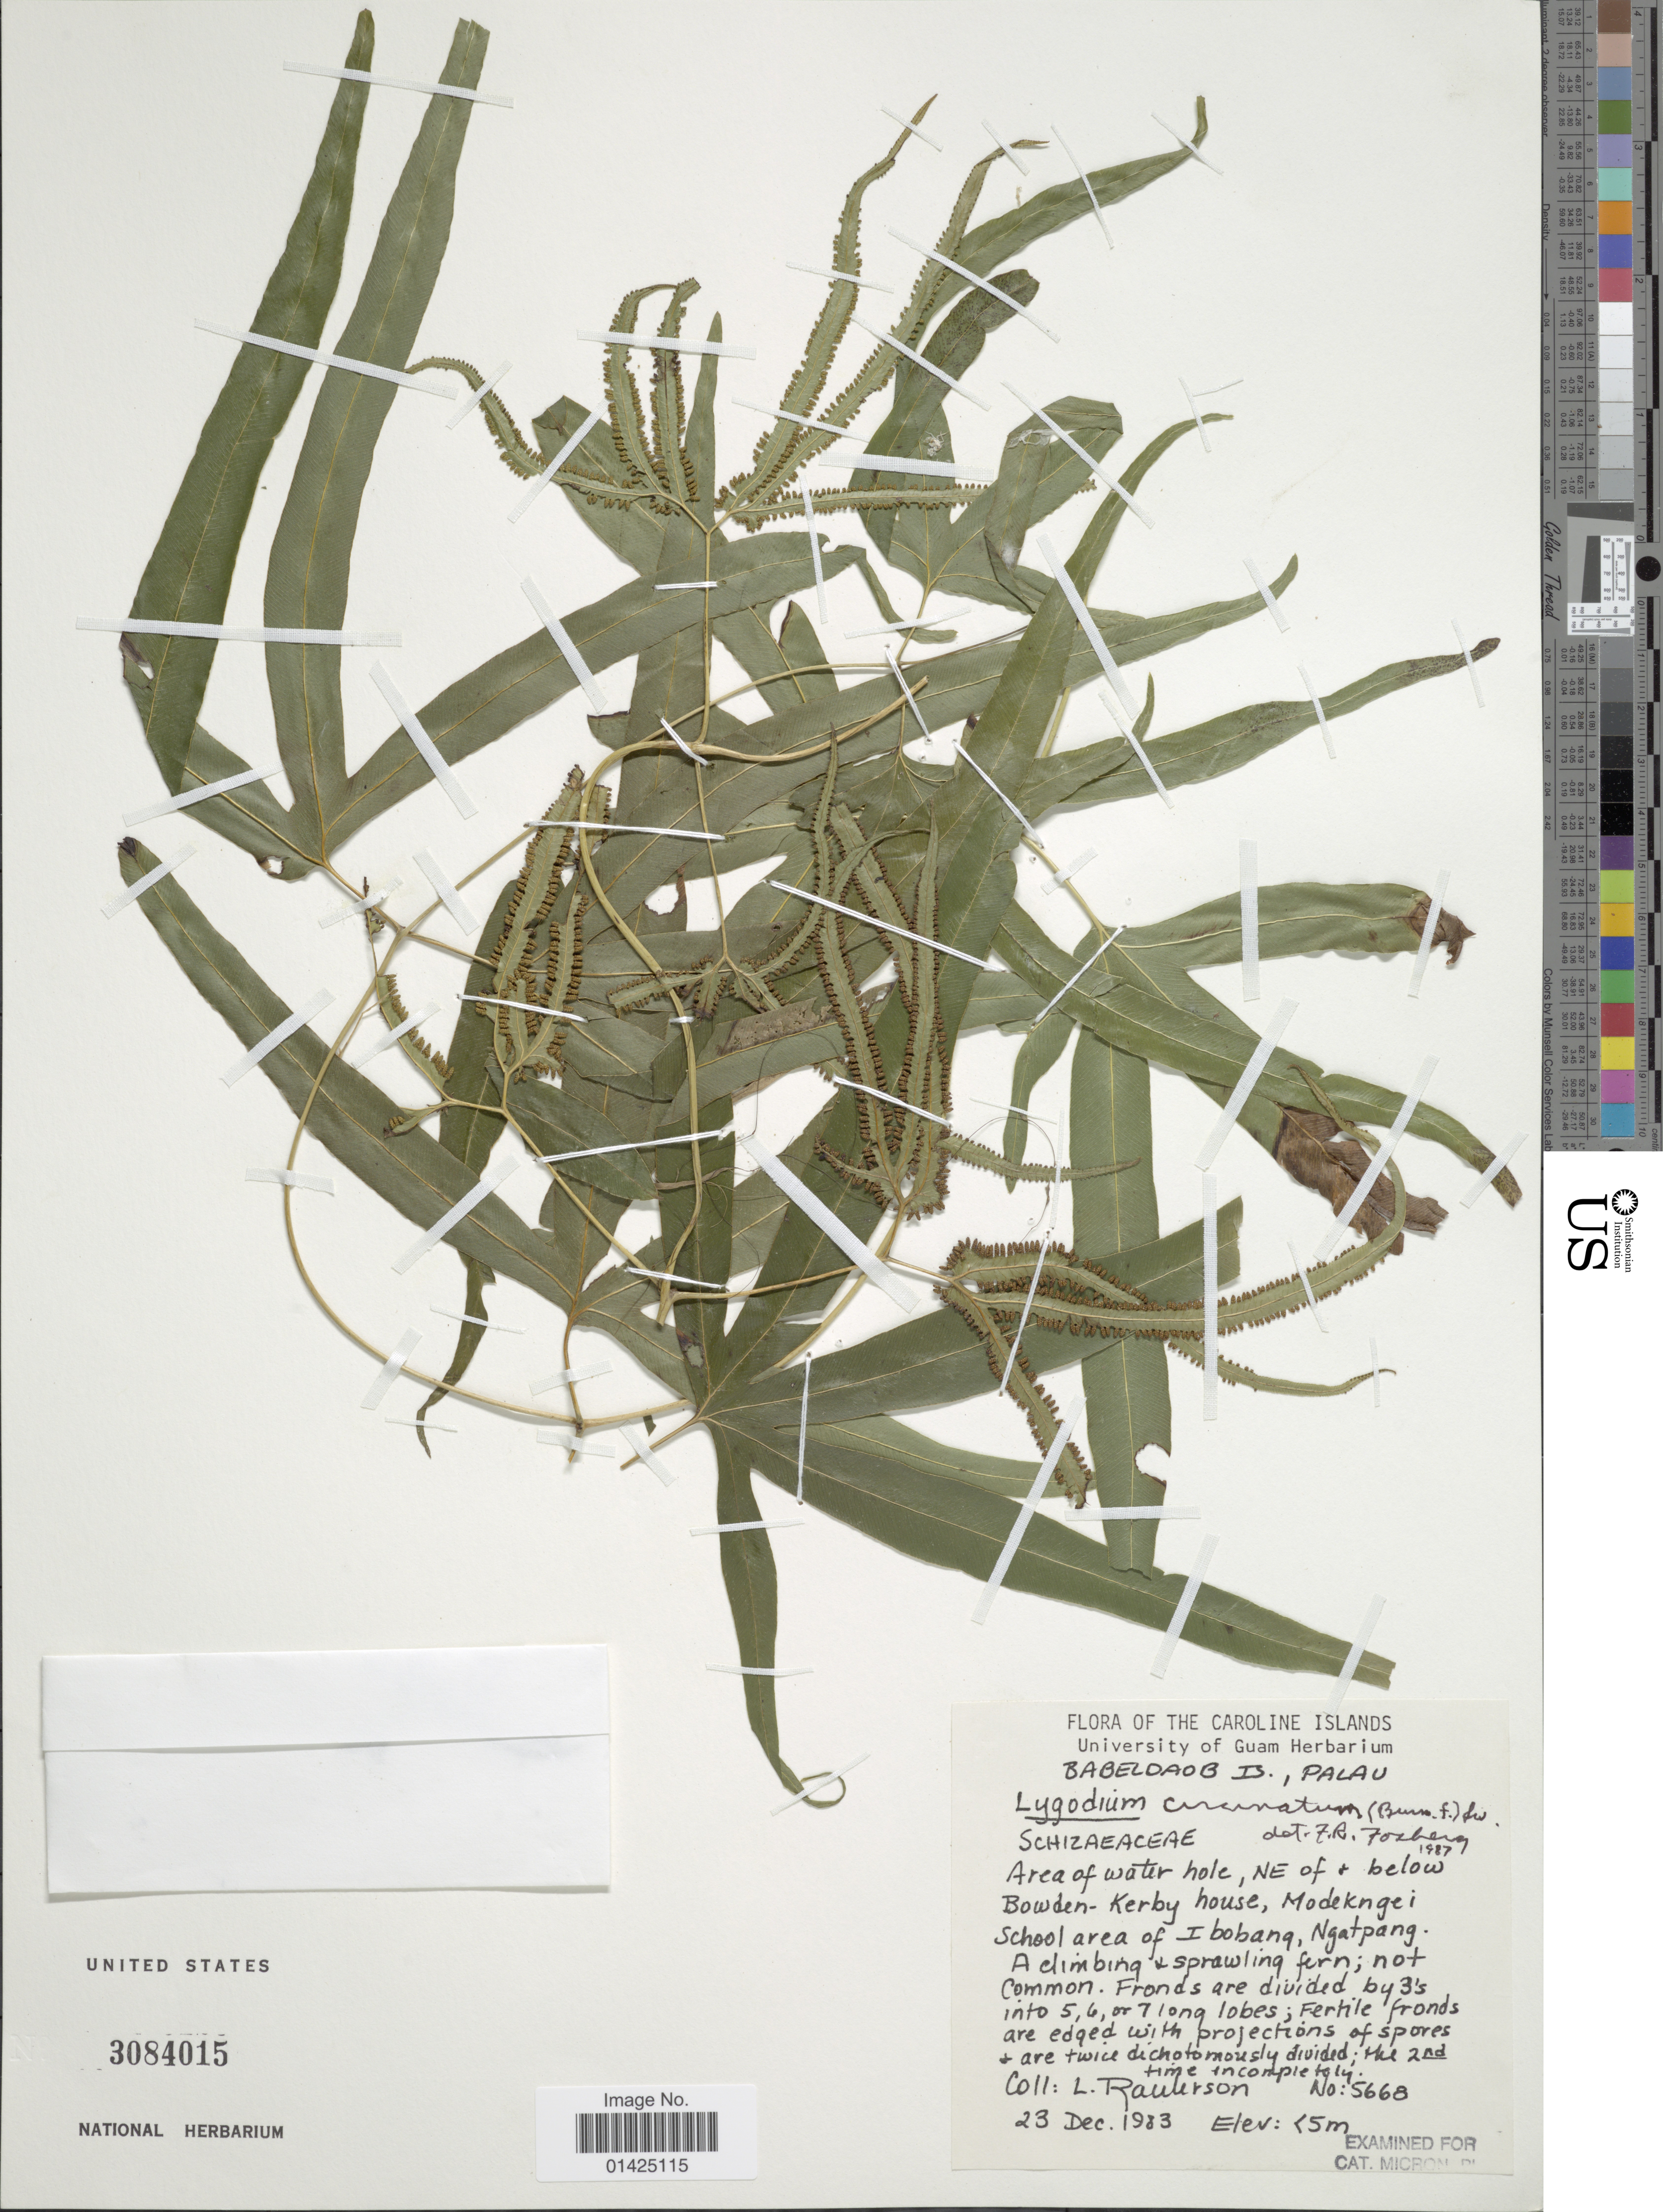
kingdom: Plantae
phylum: Tracheophyta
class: Polypodiopsida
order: Schizaeales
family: Lygodiaceae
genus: Lygodium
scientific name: Lygodium circinnatum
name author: (Burm. f.) Sw.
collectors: L. Raulerson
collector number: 6558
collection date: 1983-12-23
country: Palau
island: Babeldaob [Babelthuap]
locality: Babeldaob Is. Palau, Area of water hole, NE of + below bowden- Kerby house, Modekngei, School area of Ibobang, Ngatpang. A climbing + sprawling fern , not common . fronds are divided bij 3's into 5,6 or 7 long lobes : fertile fronds are edged with projection of spores + are twice dichotomously [interpreted] divided: the 2nd time incompletly [interpreted]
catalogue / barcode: US 308415